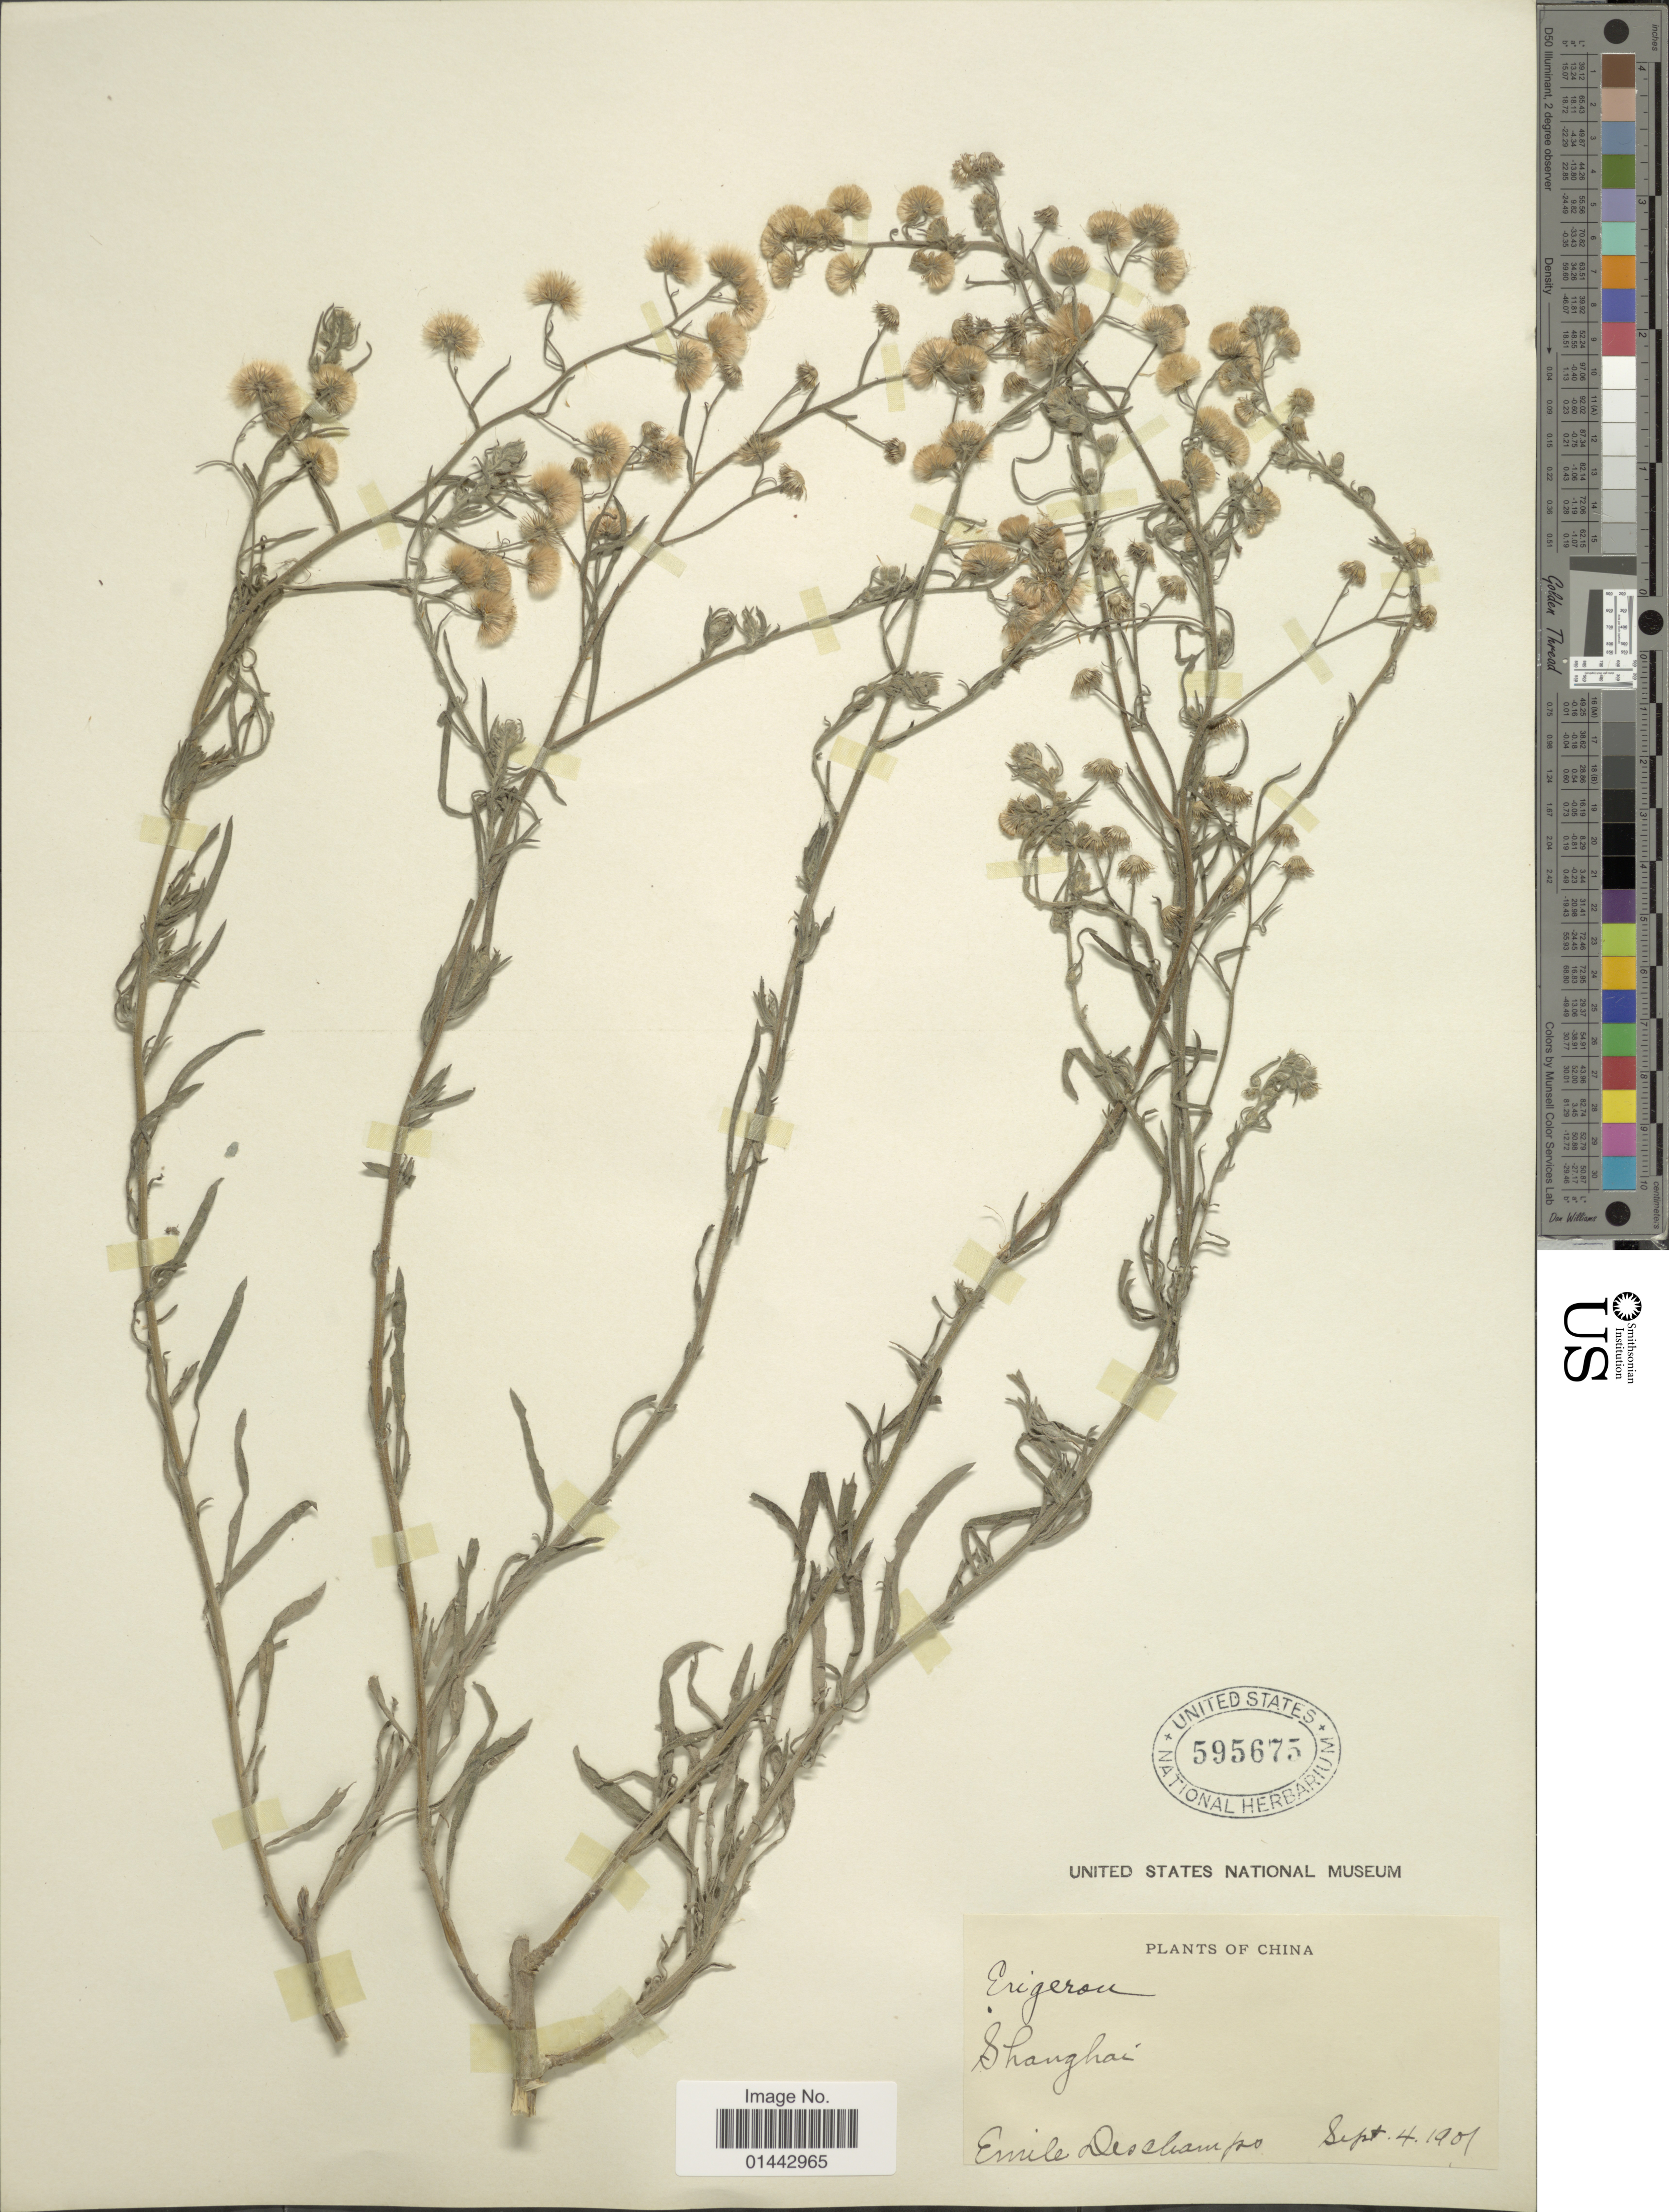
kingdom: Plantae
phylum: Tracheophyta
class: Magnoliopsida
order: Asterales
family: Asteraceae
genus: Erigeron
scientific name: Erigeron bonariensis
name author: L.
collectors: E. Deschamps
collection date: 1901-09-04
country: China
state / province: Shanghai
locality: Shanghai.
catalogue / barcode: US 595675